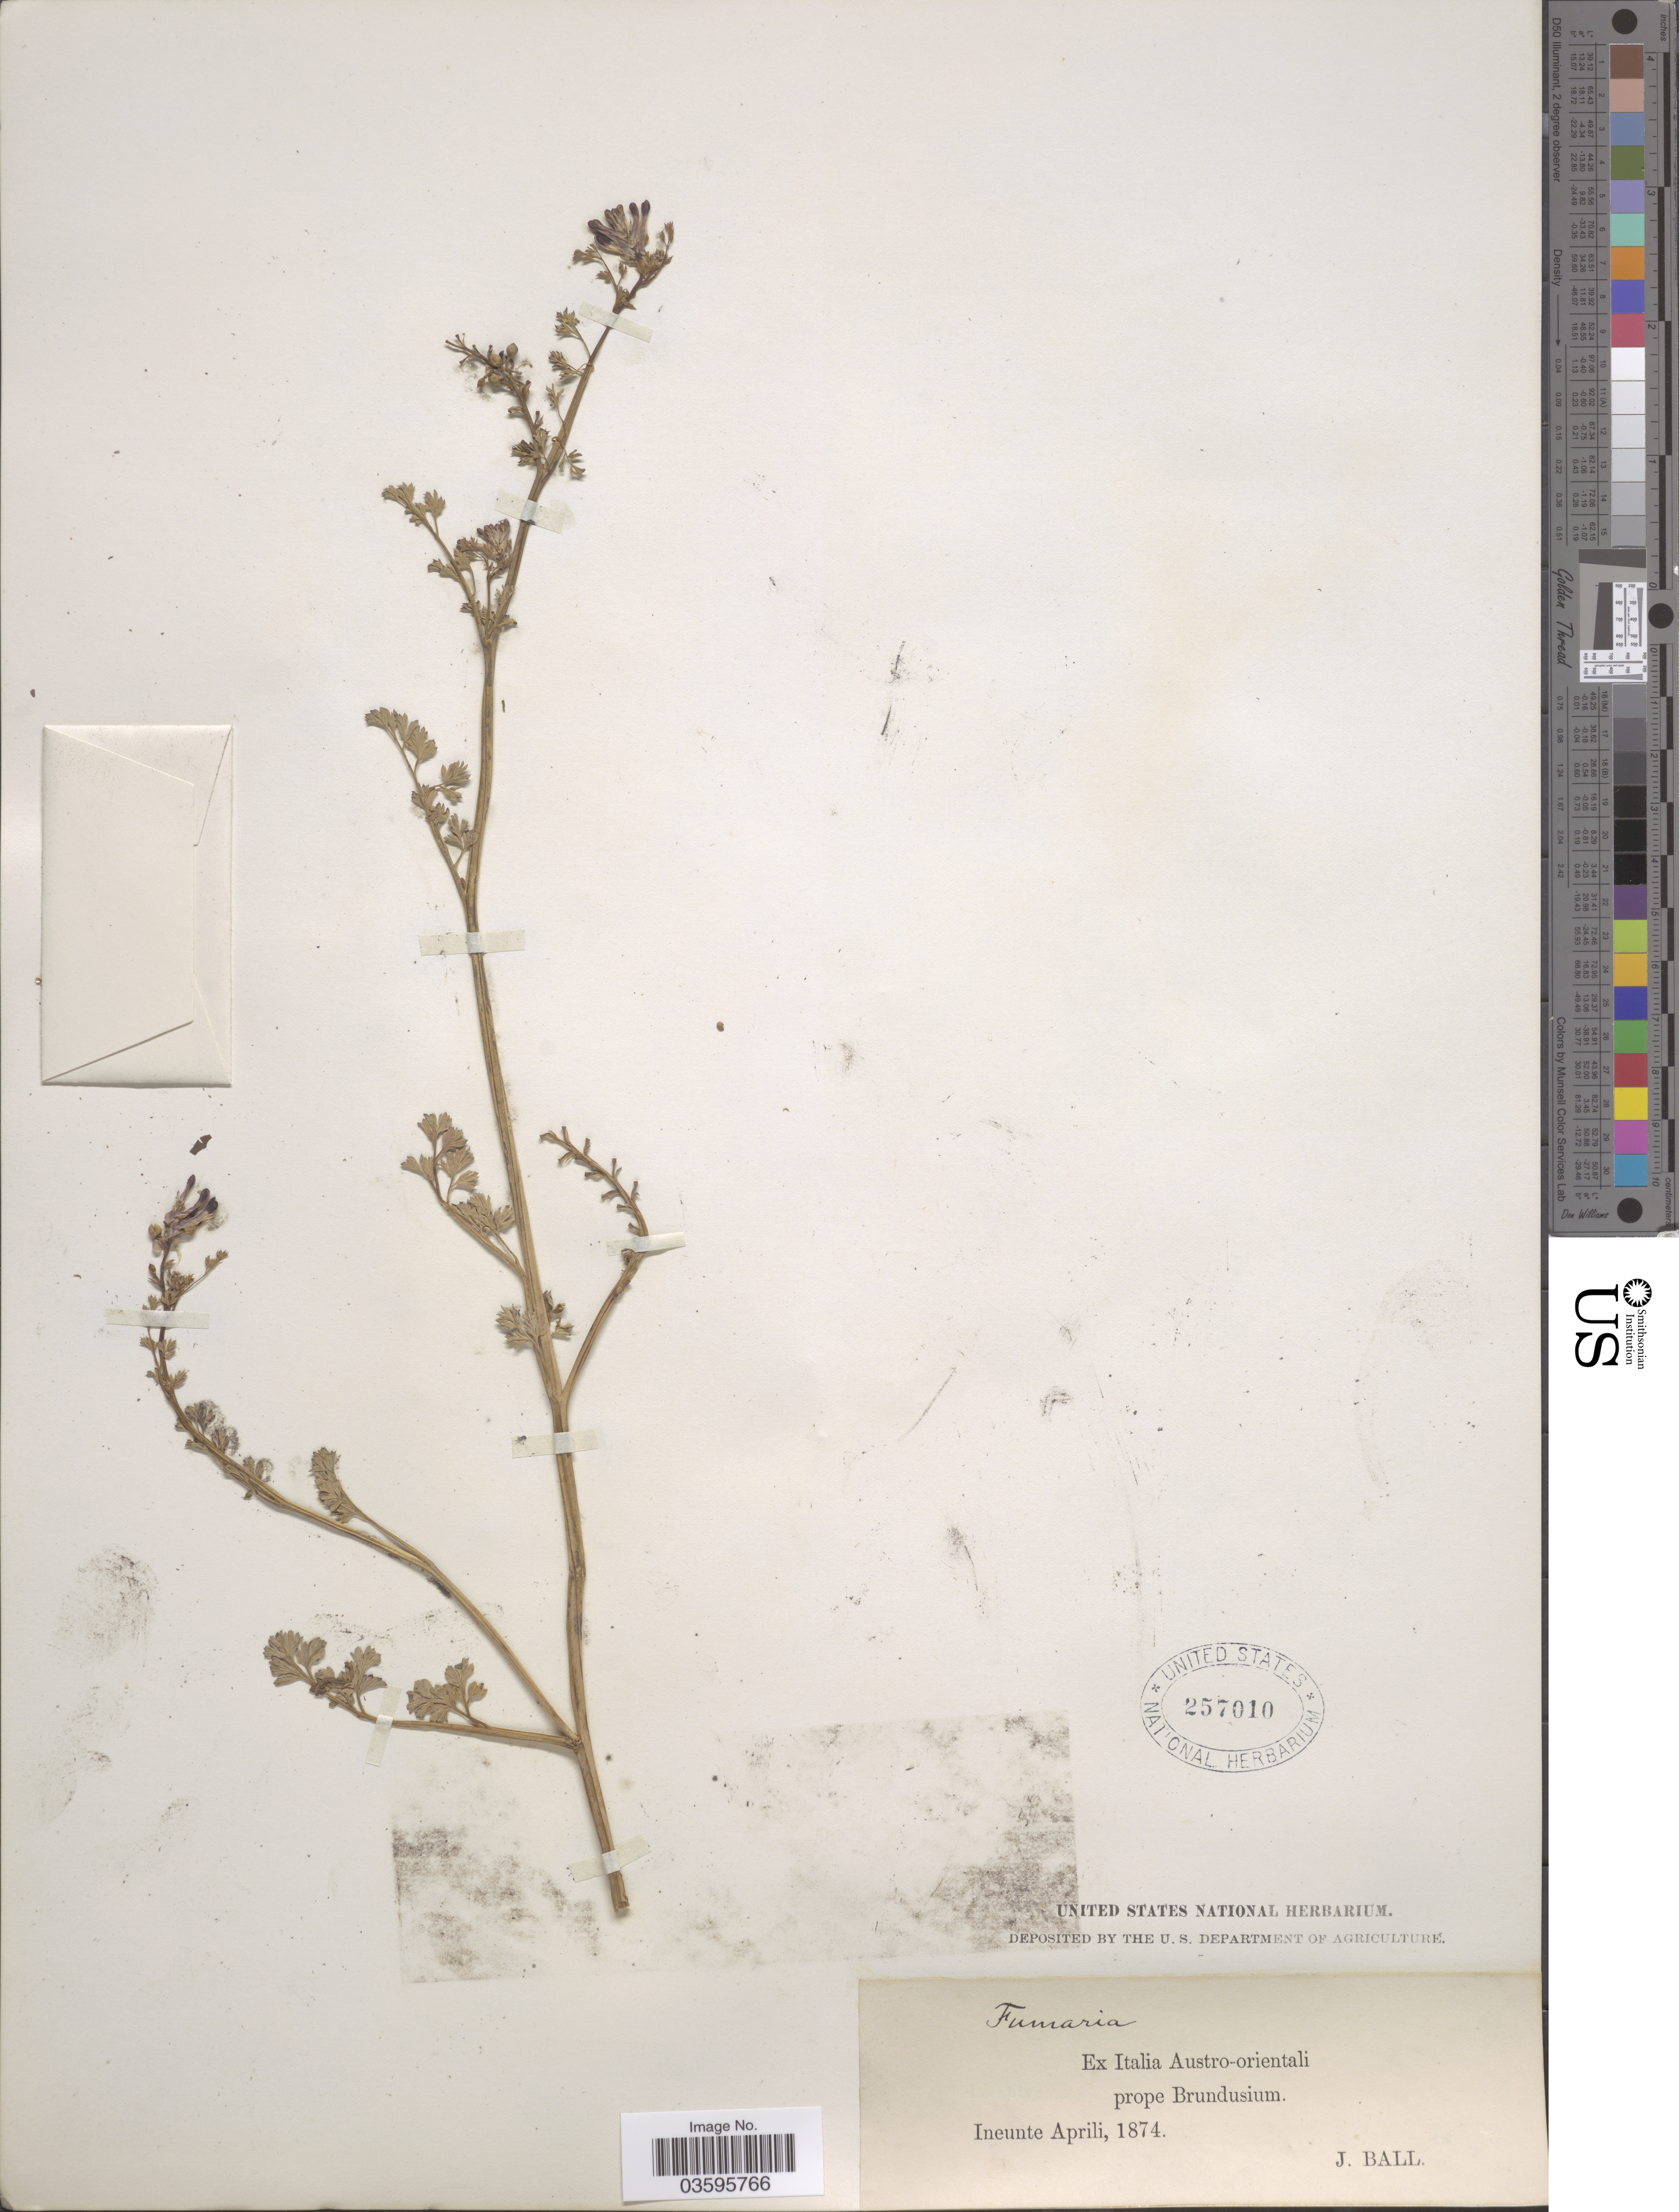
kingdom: Plantae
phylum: Tracheophyta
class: Magnoliopsida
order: Ranunculales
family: Papaveraceae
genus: Fumaria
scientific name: Fumaria sp.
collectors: J. Ball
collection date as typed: Ineunte Aprili, 1874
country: Italy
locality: Ex Italia Austro-orientali prope Brundusium.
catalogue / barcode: US 257010